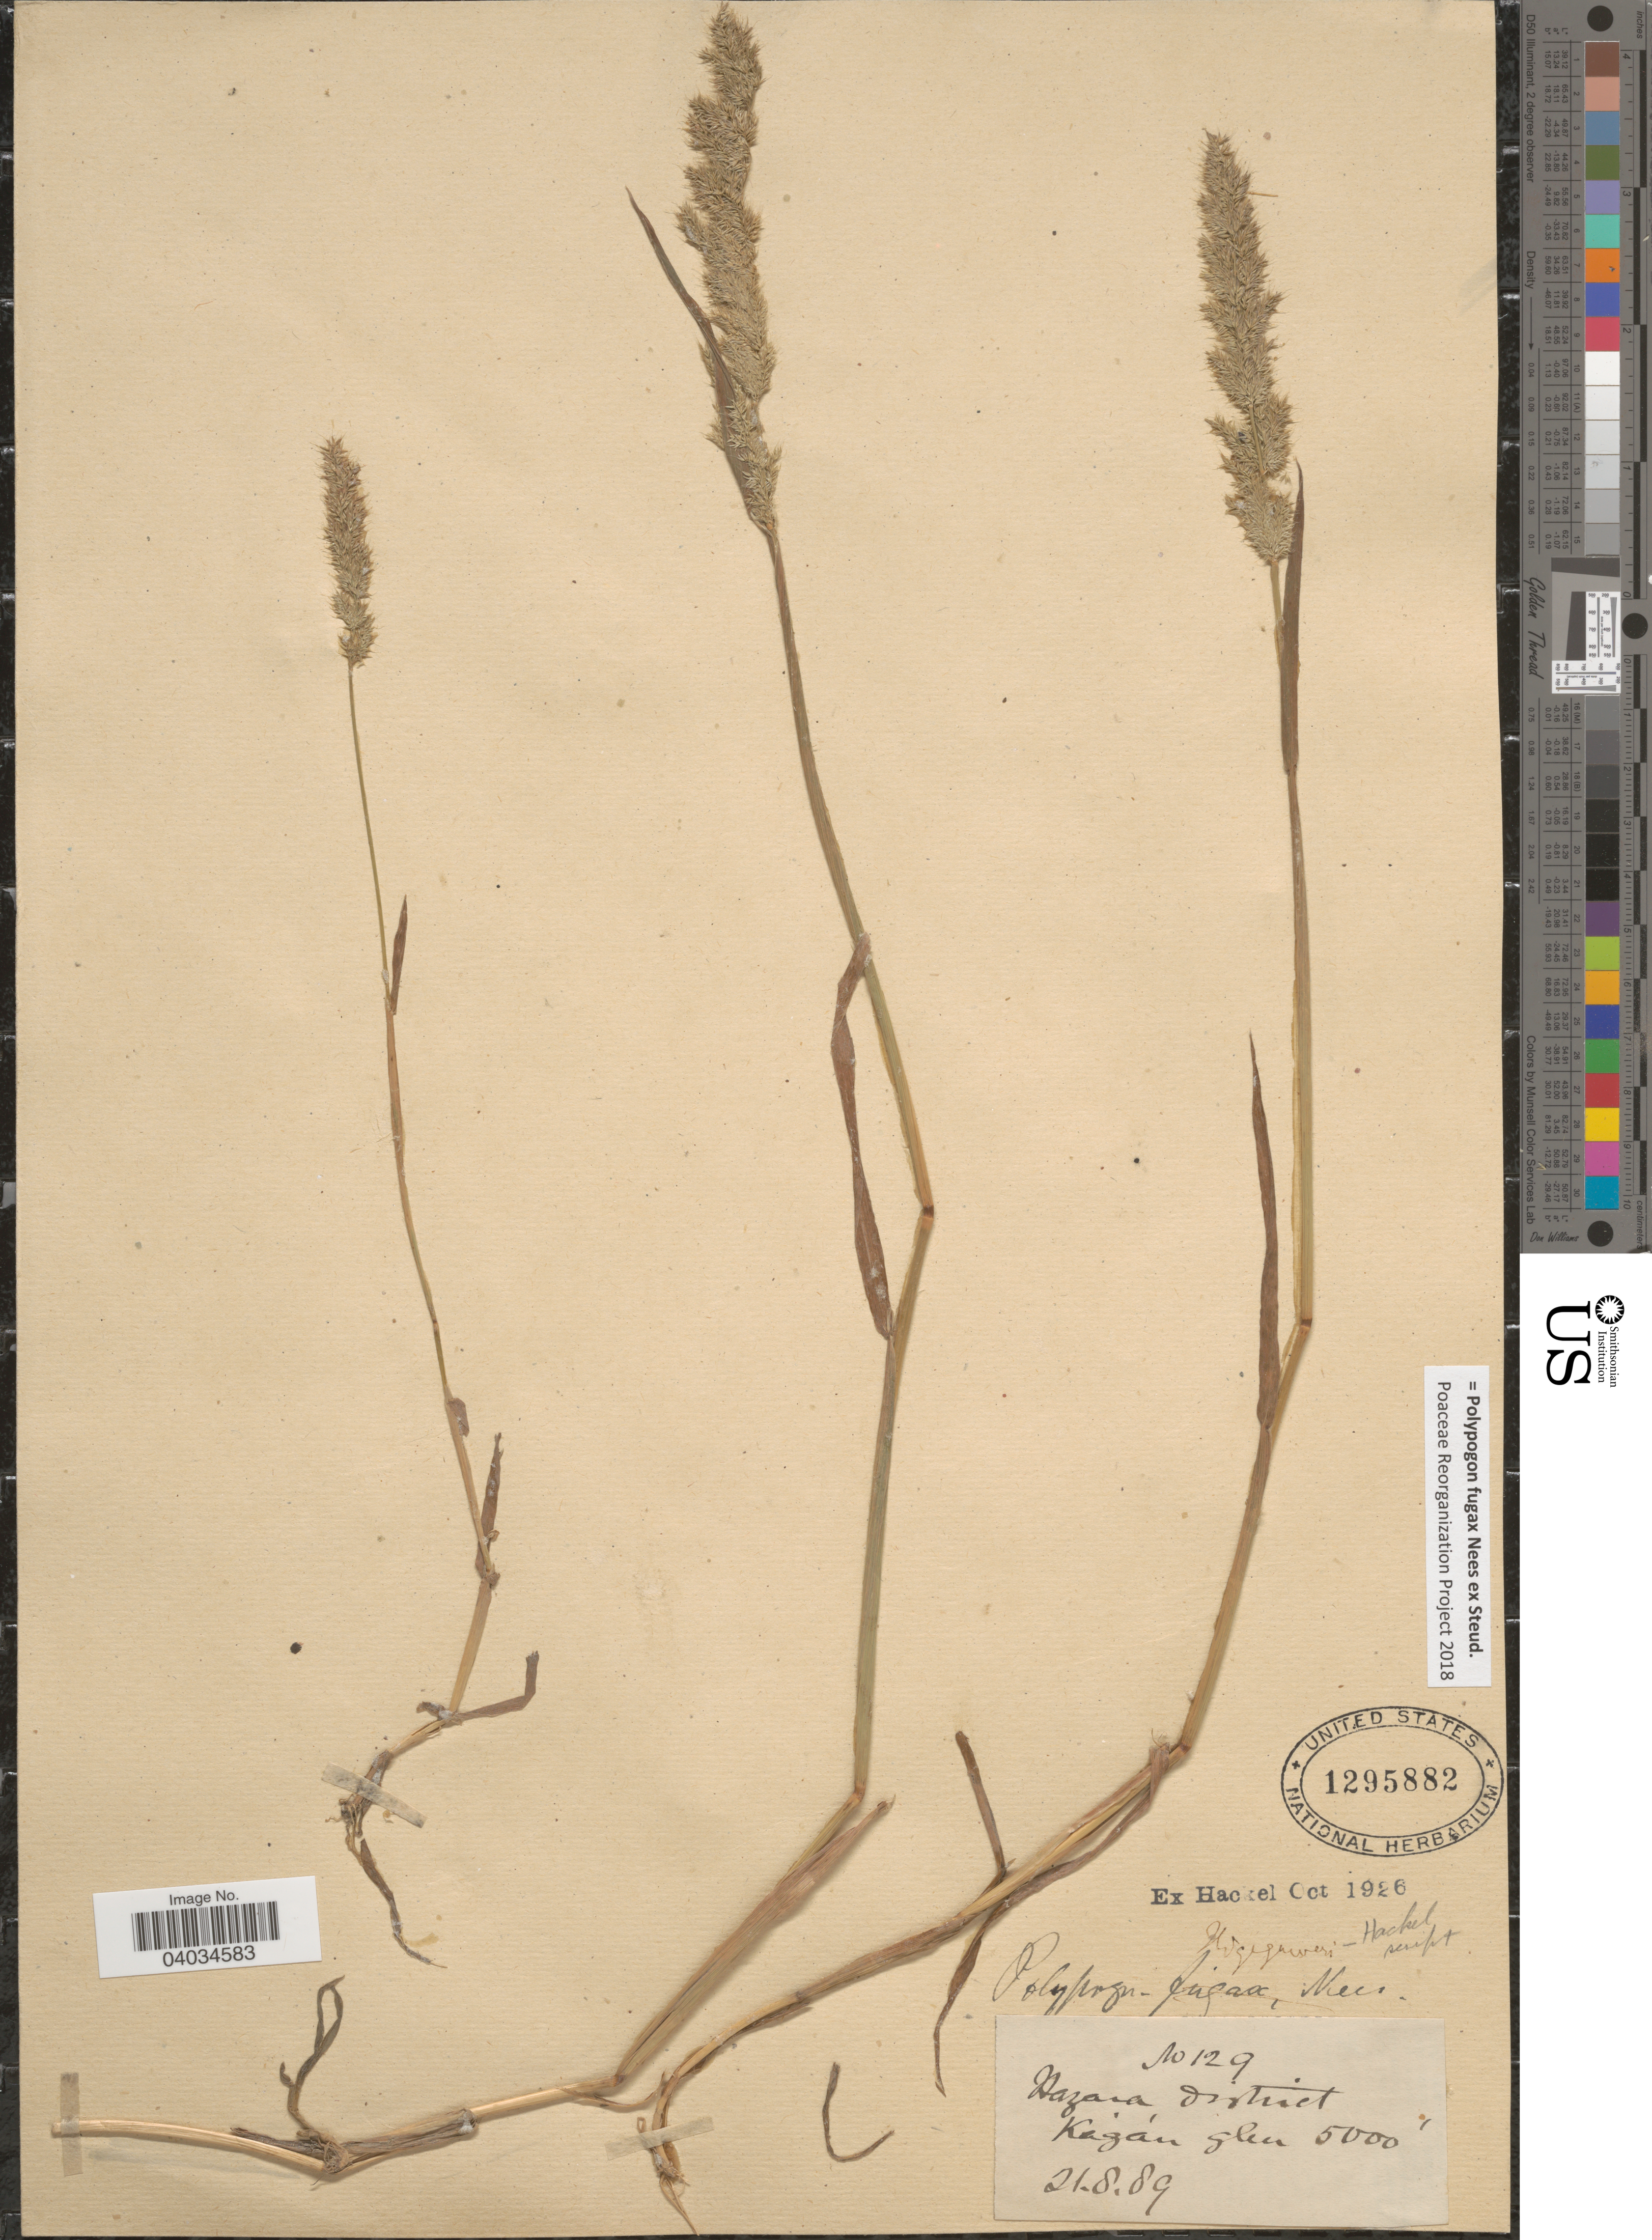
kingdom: Plantae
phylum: Tracheophyta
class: Liliopsida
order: Poales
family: Poaceae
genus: Polypogon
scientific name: Polypogon fugax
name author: Nees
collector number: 129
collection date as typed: Transcribed d/m/y: 21/8/89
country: Pakistan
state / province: Khyber Pakhtunkhwa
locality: Hazara District, Kagán Glen.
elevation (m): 1524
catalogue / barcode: US 1295882